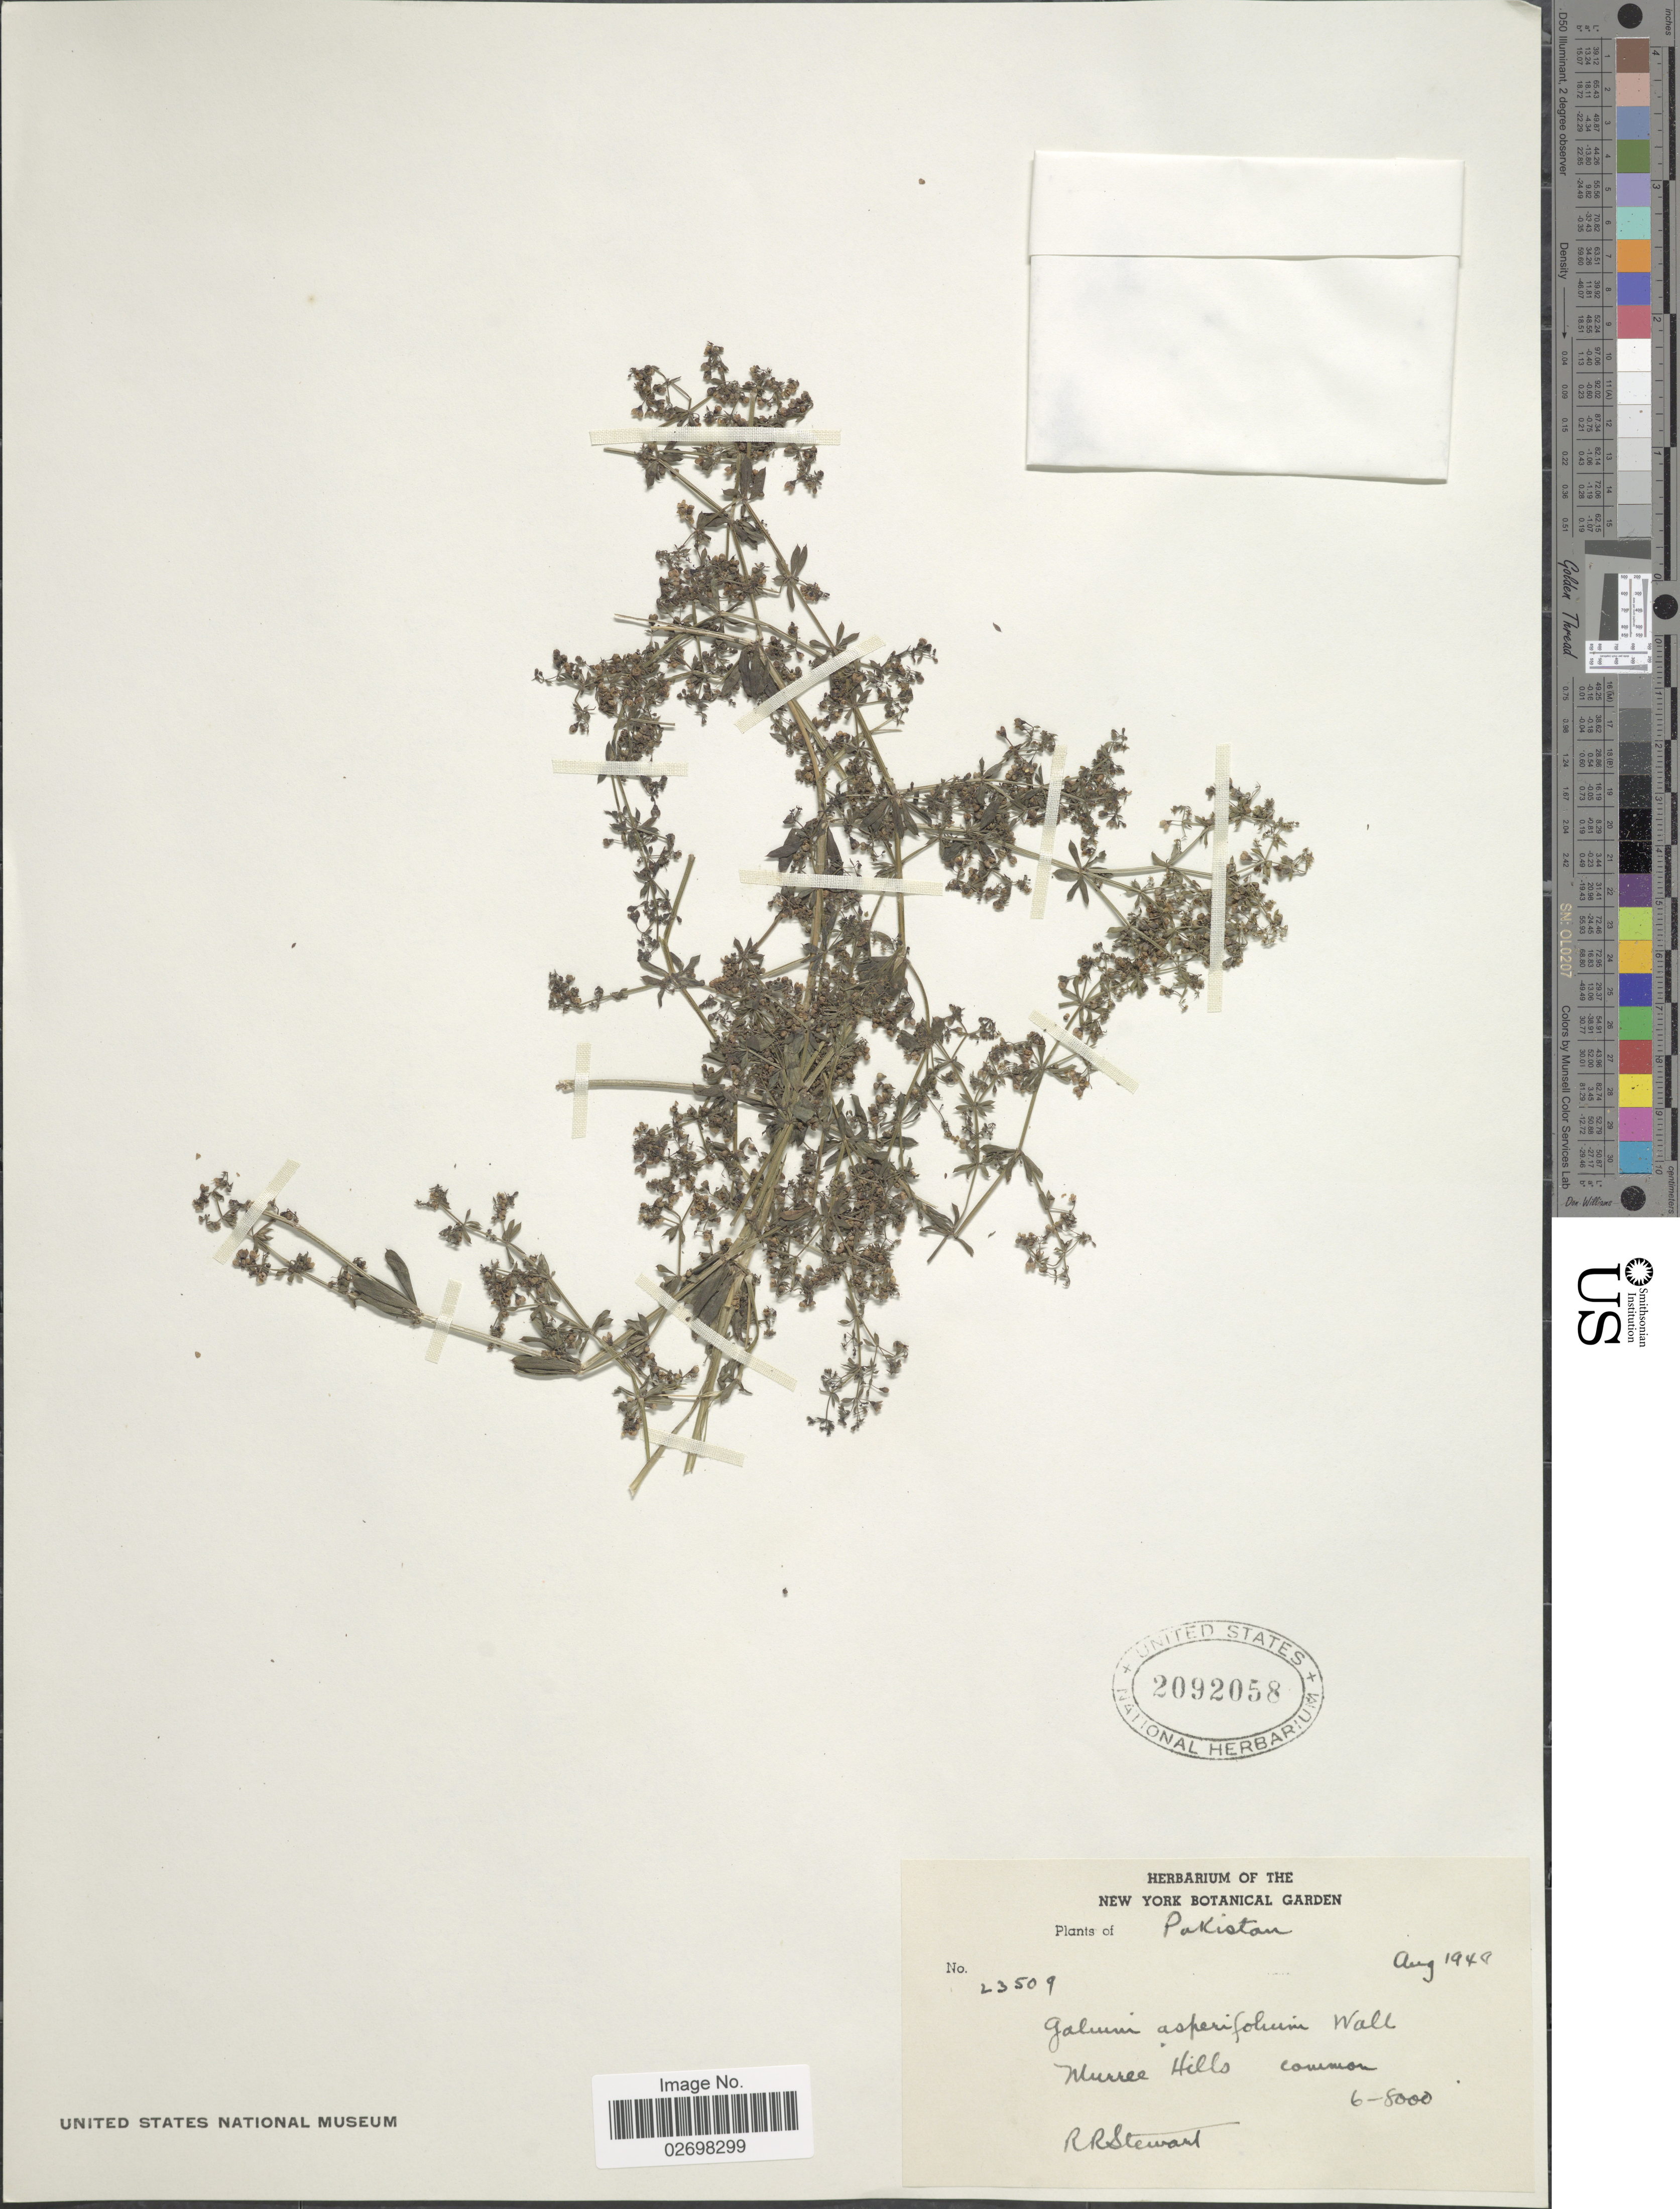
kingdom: Plantae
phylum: Tracheophyta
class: Magnoliopsida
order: Gentianales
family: Rubiaceae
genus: Galium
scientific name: Galium asperifolium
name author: Wall.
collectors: R. R. Stewart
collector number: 23509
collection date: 1940-08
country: Pakistan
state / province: Punjab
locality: Murree Hills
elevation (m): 1829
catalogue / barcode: US 2092058